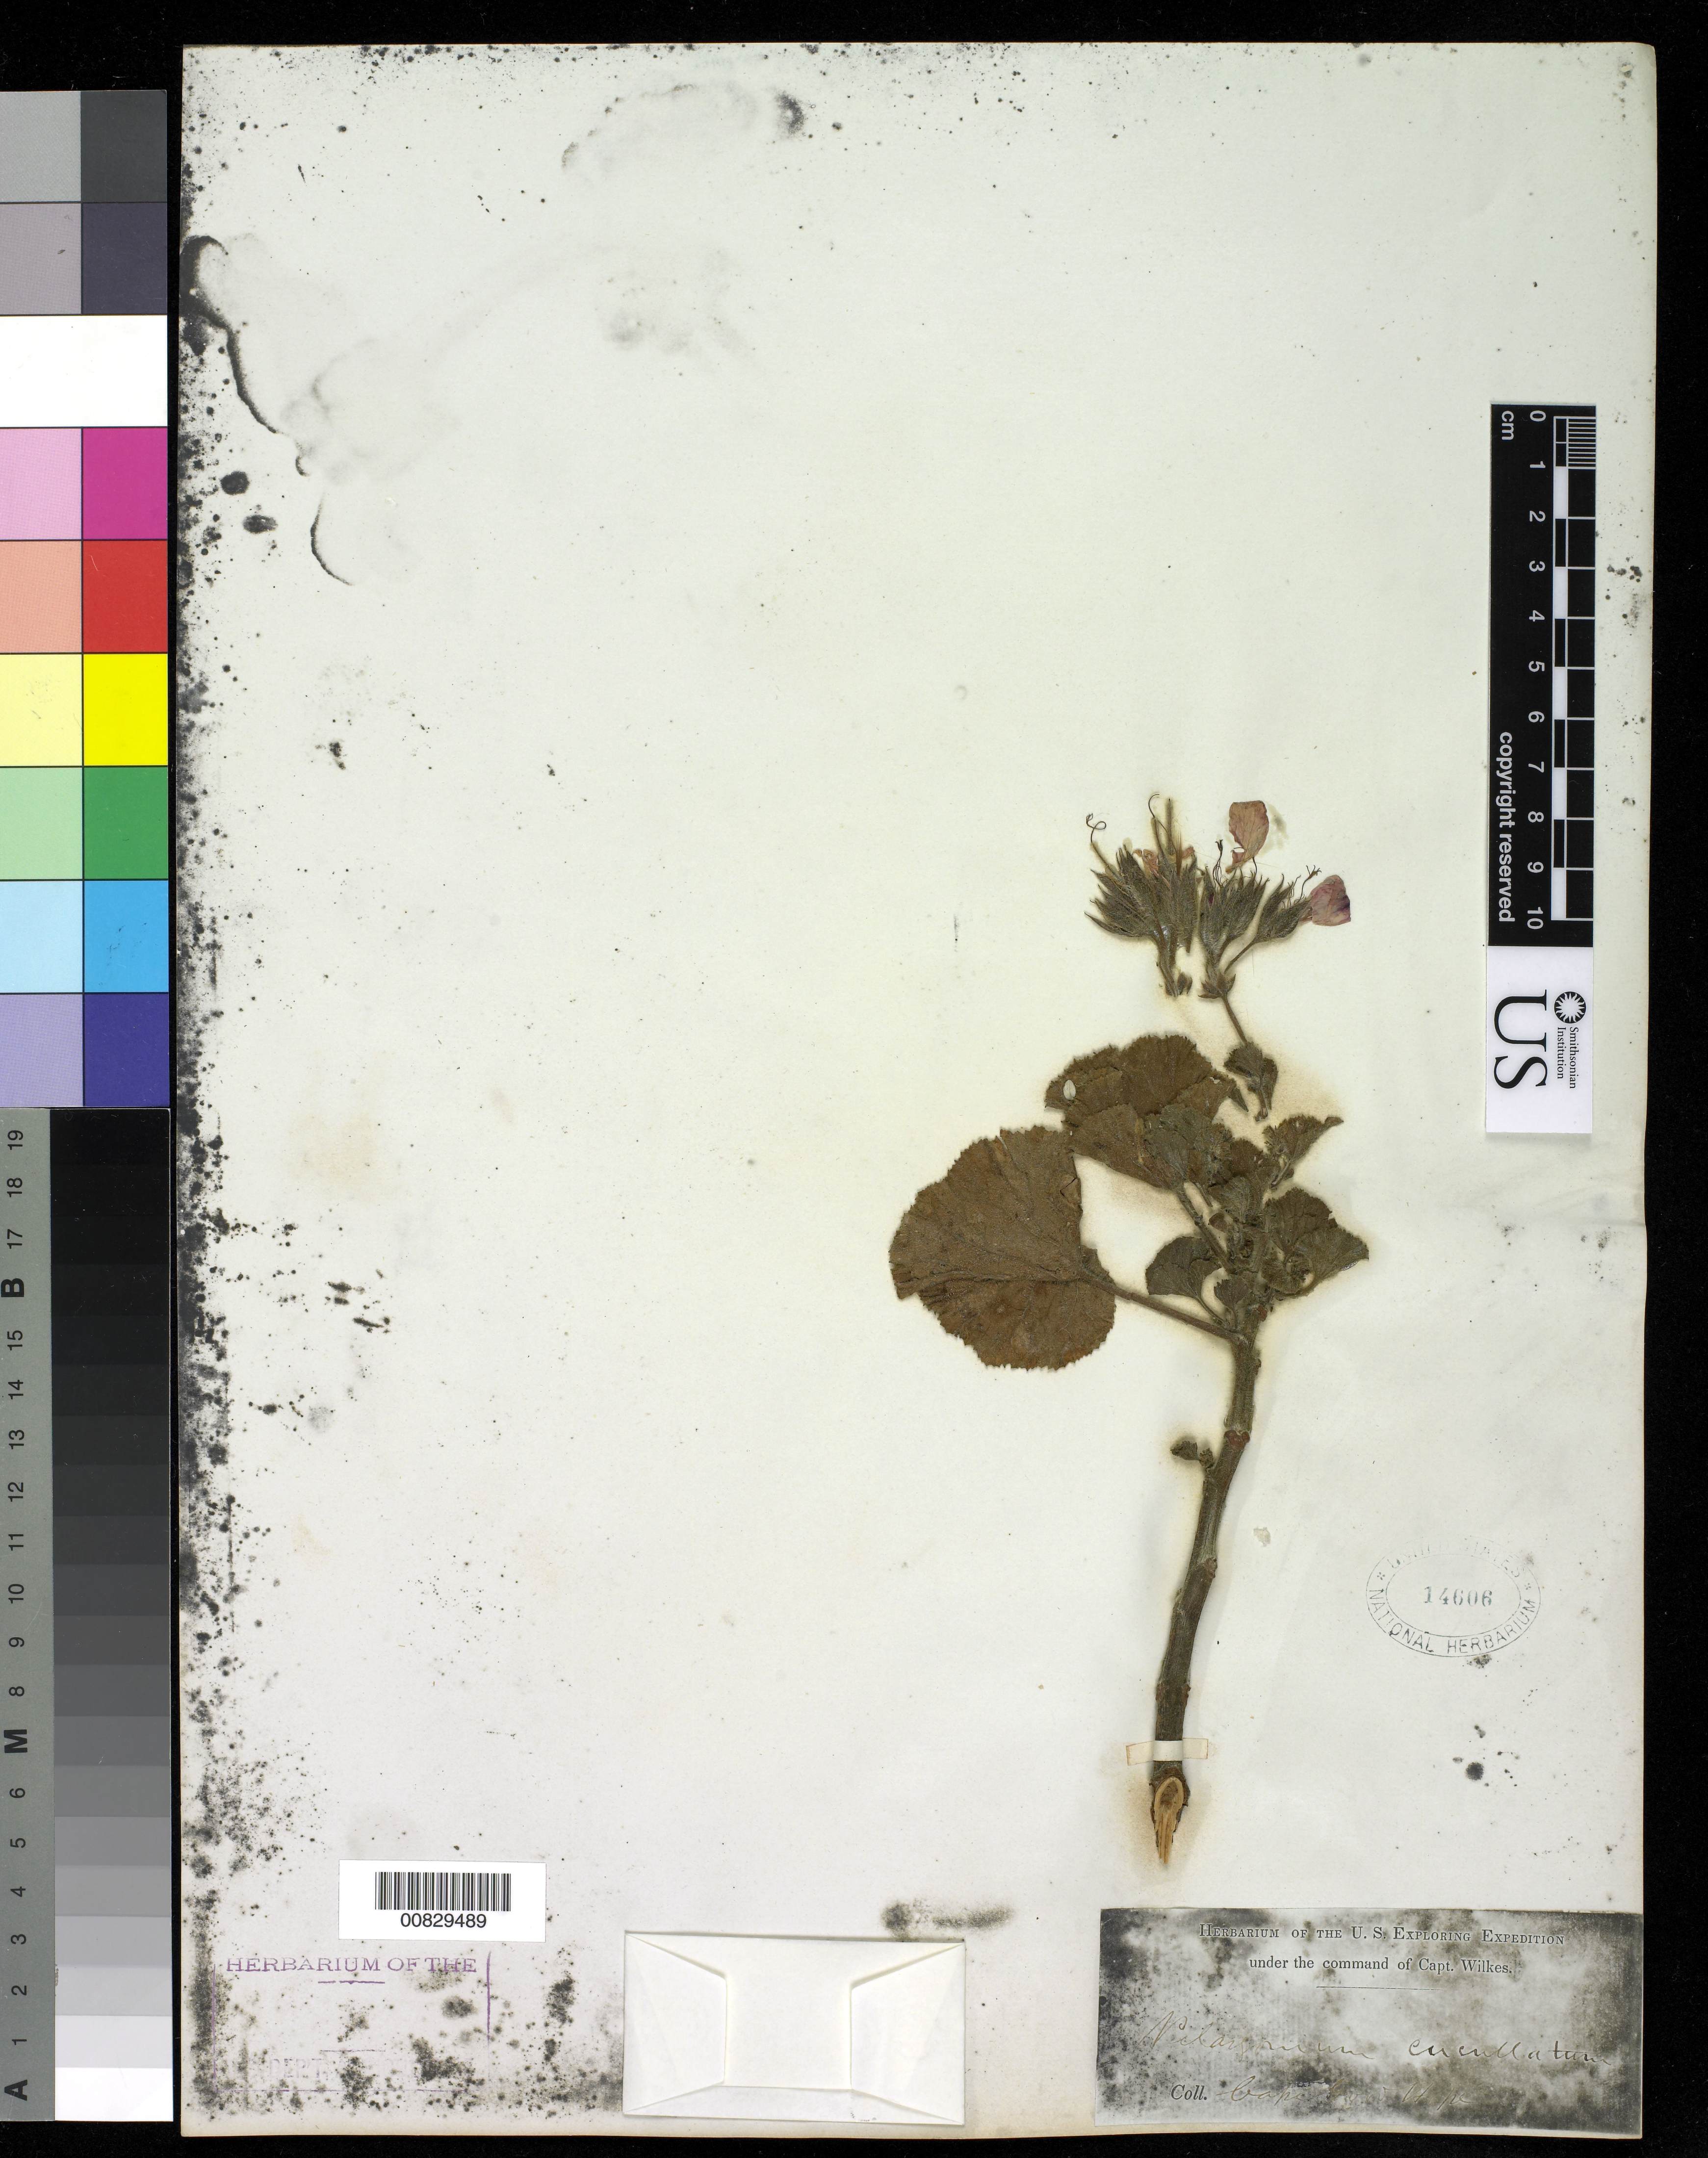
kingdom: Plantae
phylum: Tracheophyta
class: Magnoliopsida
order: Geraniales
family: Geraniaceae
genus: Pelargonium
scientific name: Pelargonium cucullatum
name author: L'Hér.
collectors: Wilkes Explor. Exped.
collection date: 1838/1842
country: South Africa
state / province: Western Cape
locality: Cape of Good Hope. Cape Town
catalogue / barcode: US 14606